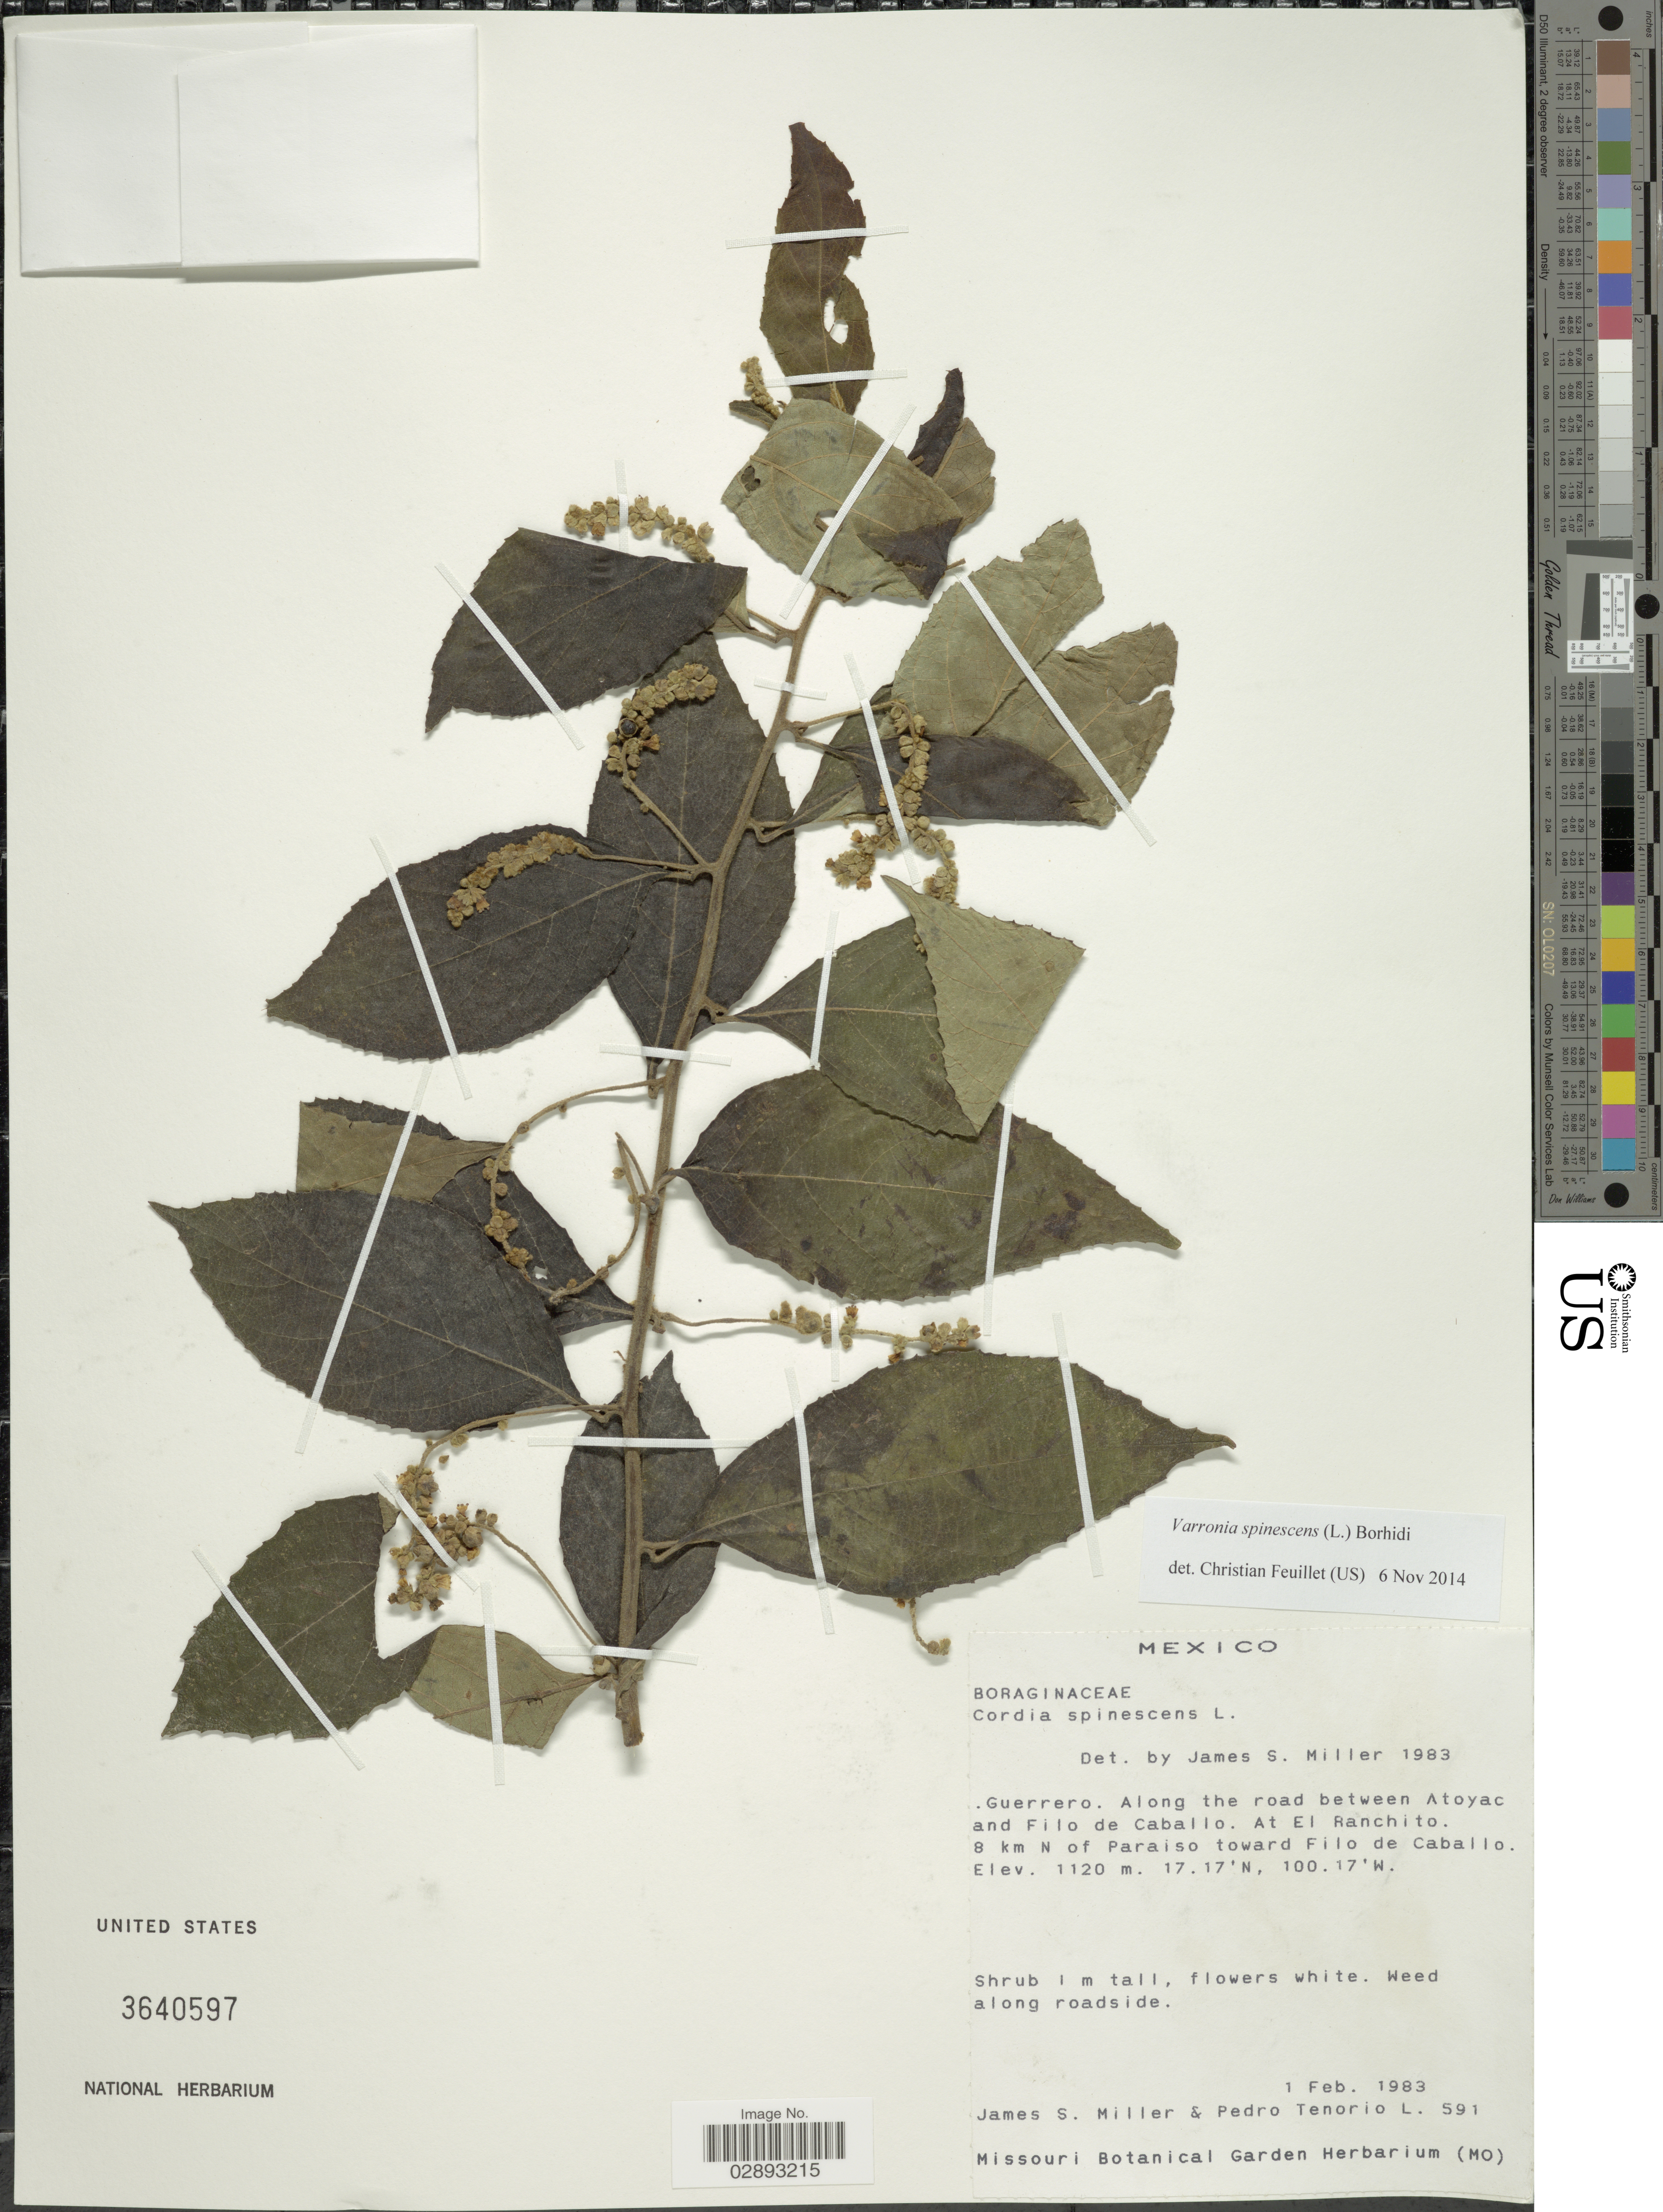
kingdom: Plantae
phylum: Tracheophyta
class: Magnoliopsida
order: Boraginales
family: Cordiaceae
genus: Varronia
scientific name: Varronia spinescens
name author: (L.) Borhidi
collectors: J. S. Miller & P. Tenorio L.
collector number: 591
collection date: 1983-02-01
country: Mexico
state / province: Guerrero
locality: Along the road between Atoyac and Filo de Caballo. At El Ranchito. 8 km N of Paraiso toward Filo de Caballo.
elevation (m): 1120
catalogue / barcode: US 3640597